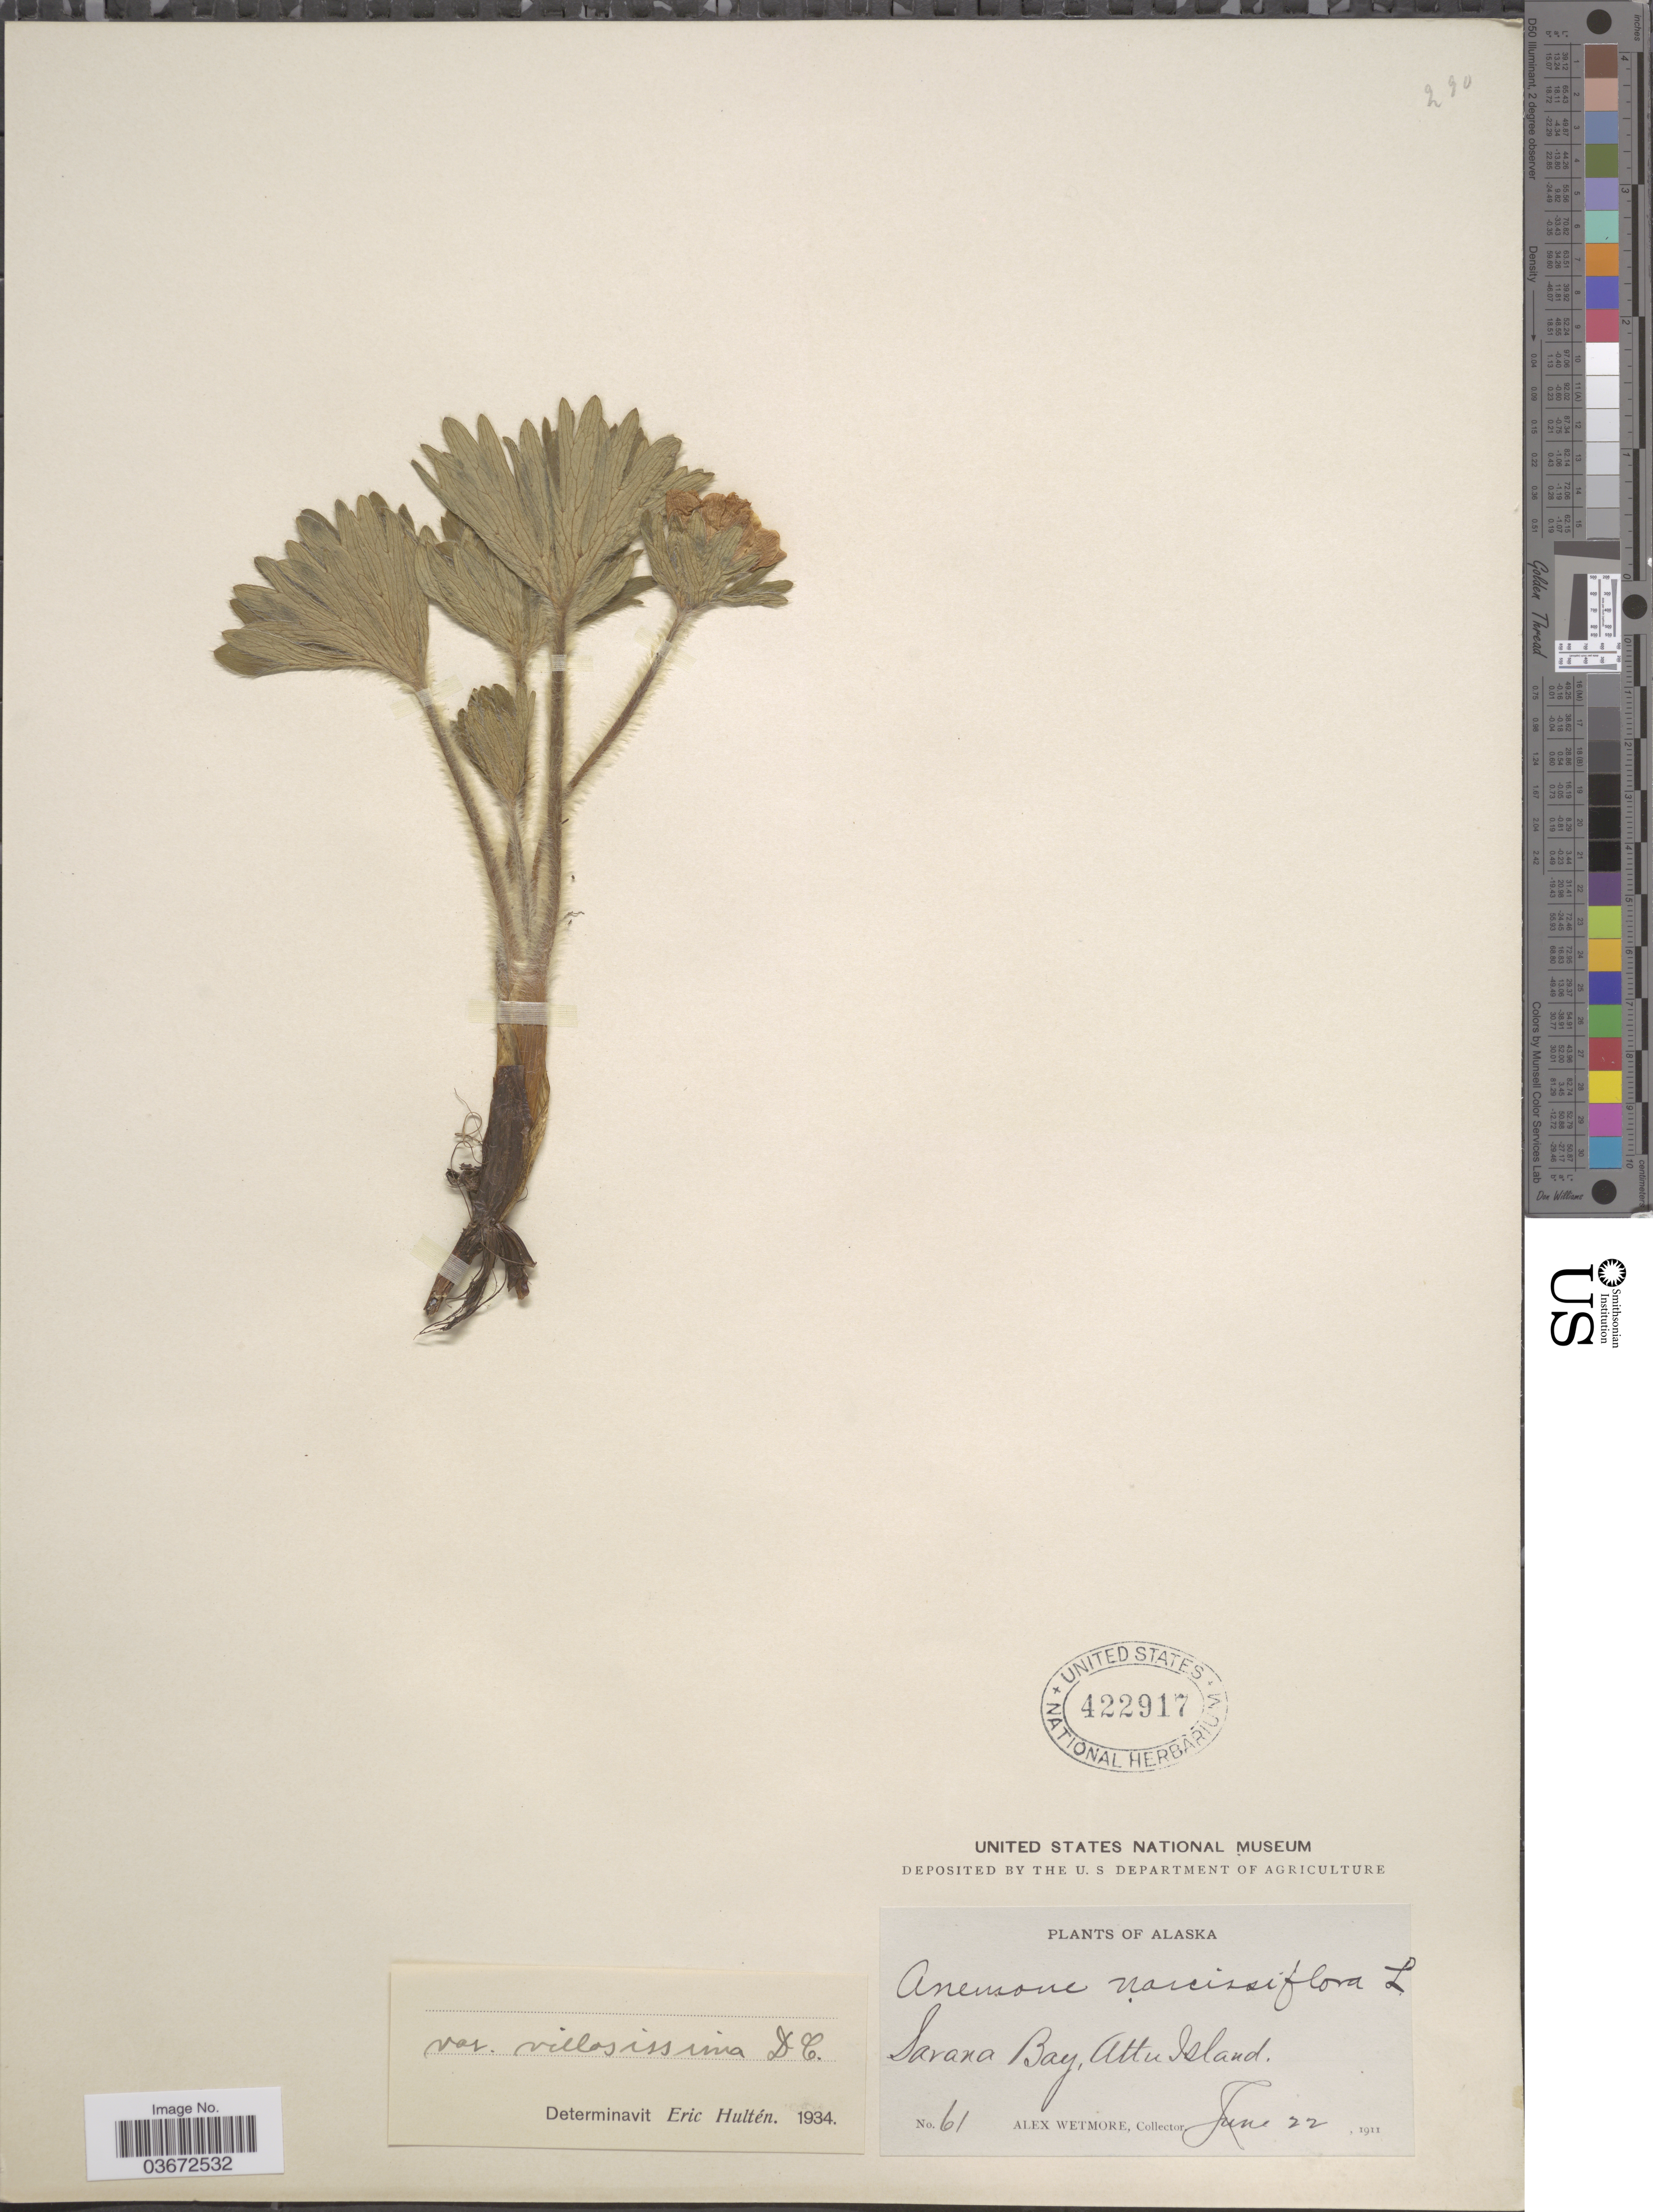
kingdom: Plantae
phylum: Tracheophyta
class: Magnoliopsida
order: Ranunculales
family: Ranunculaceae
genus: Anemone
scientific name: Anemone narcissiflora var. villosissima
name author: DC.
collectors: A. Wetmore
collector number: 61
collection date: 1911-06-22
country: United States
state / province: Alaska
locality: Savana Bay, Attu Island.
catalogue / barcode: US 422917